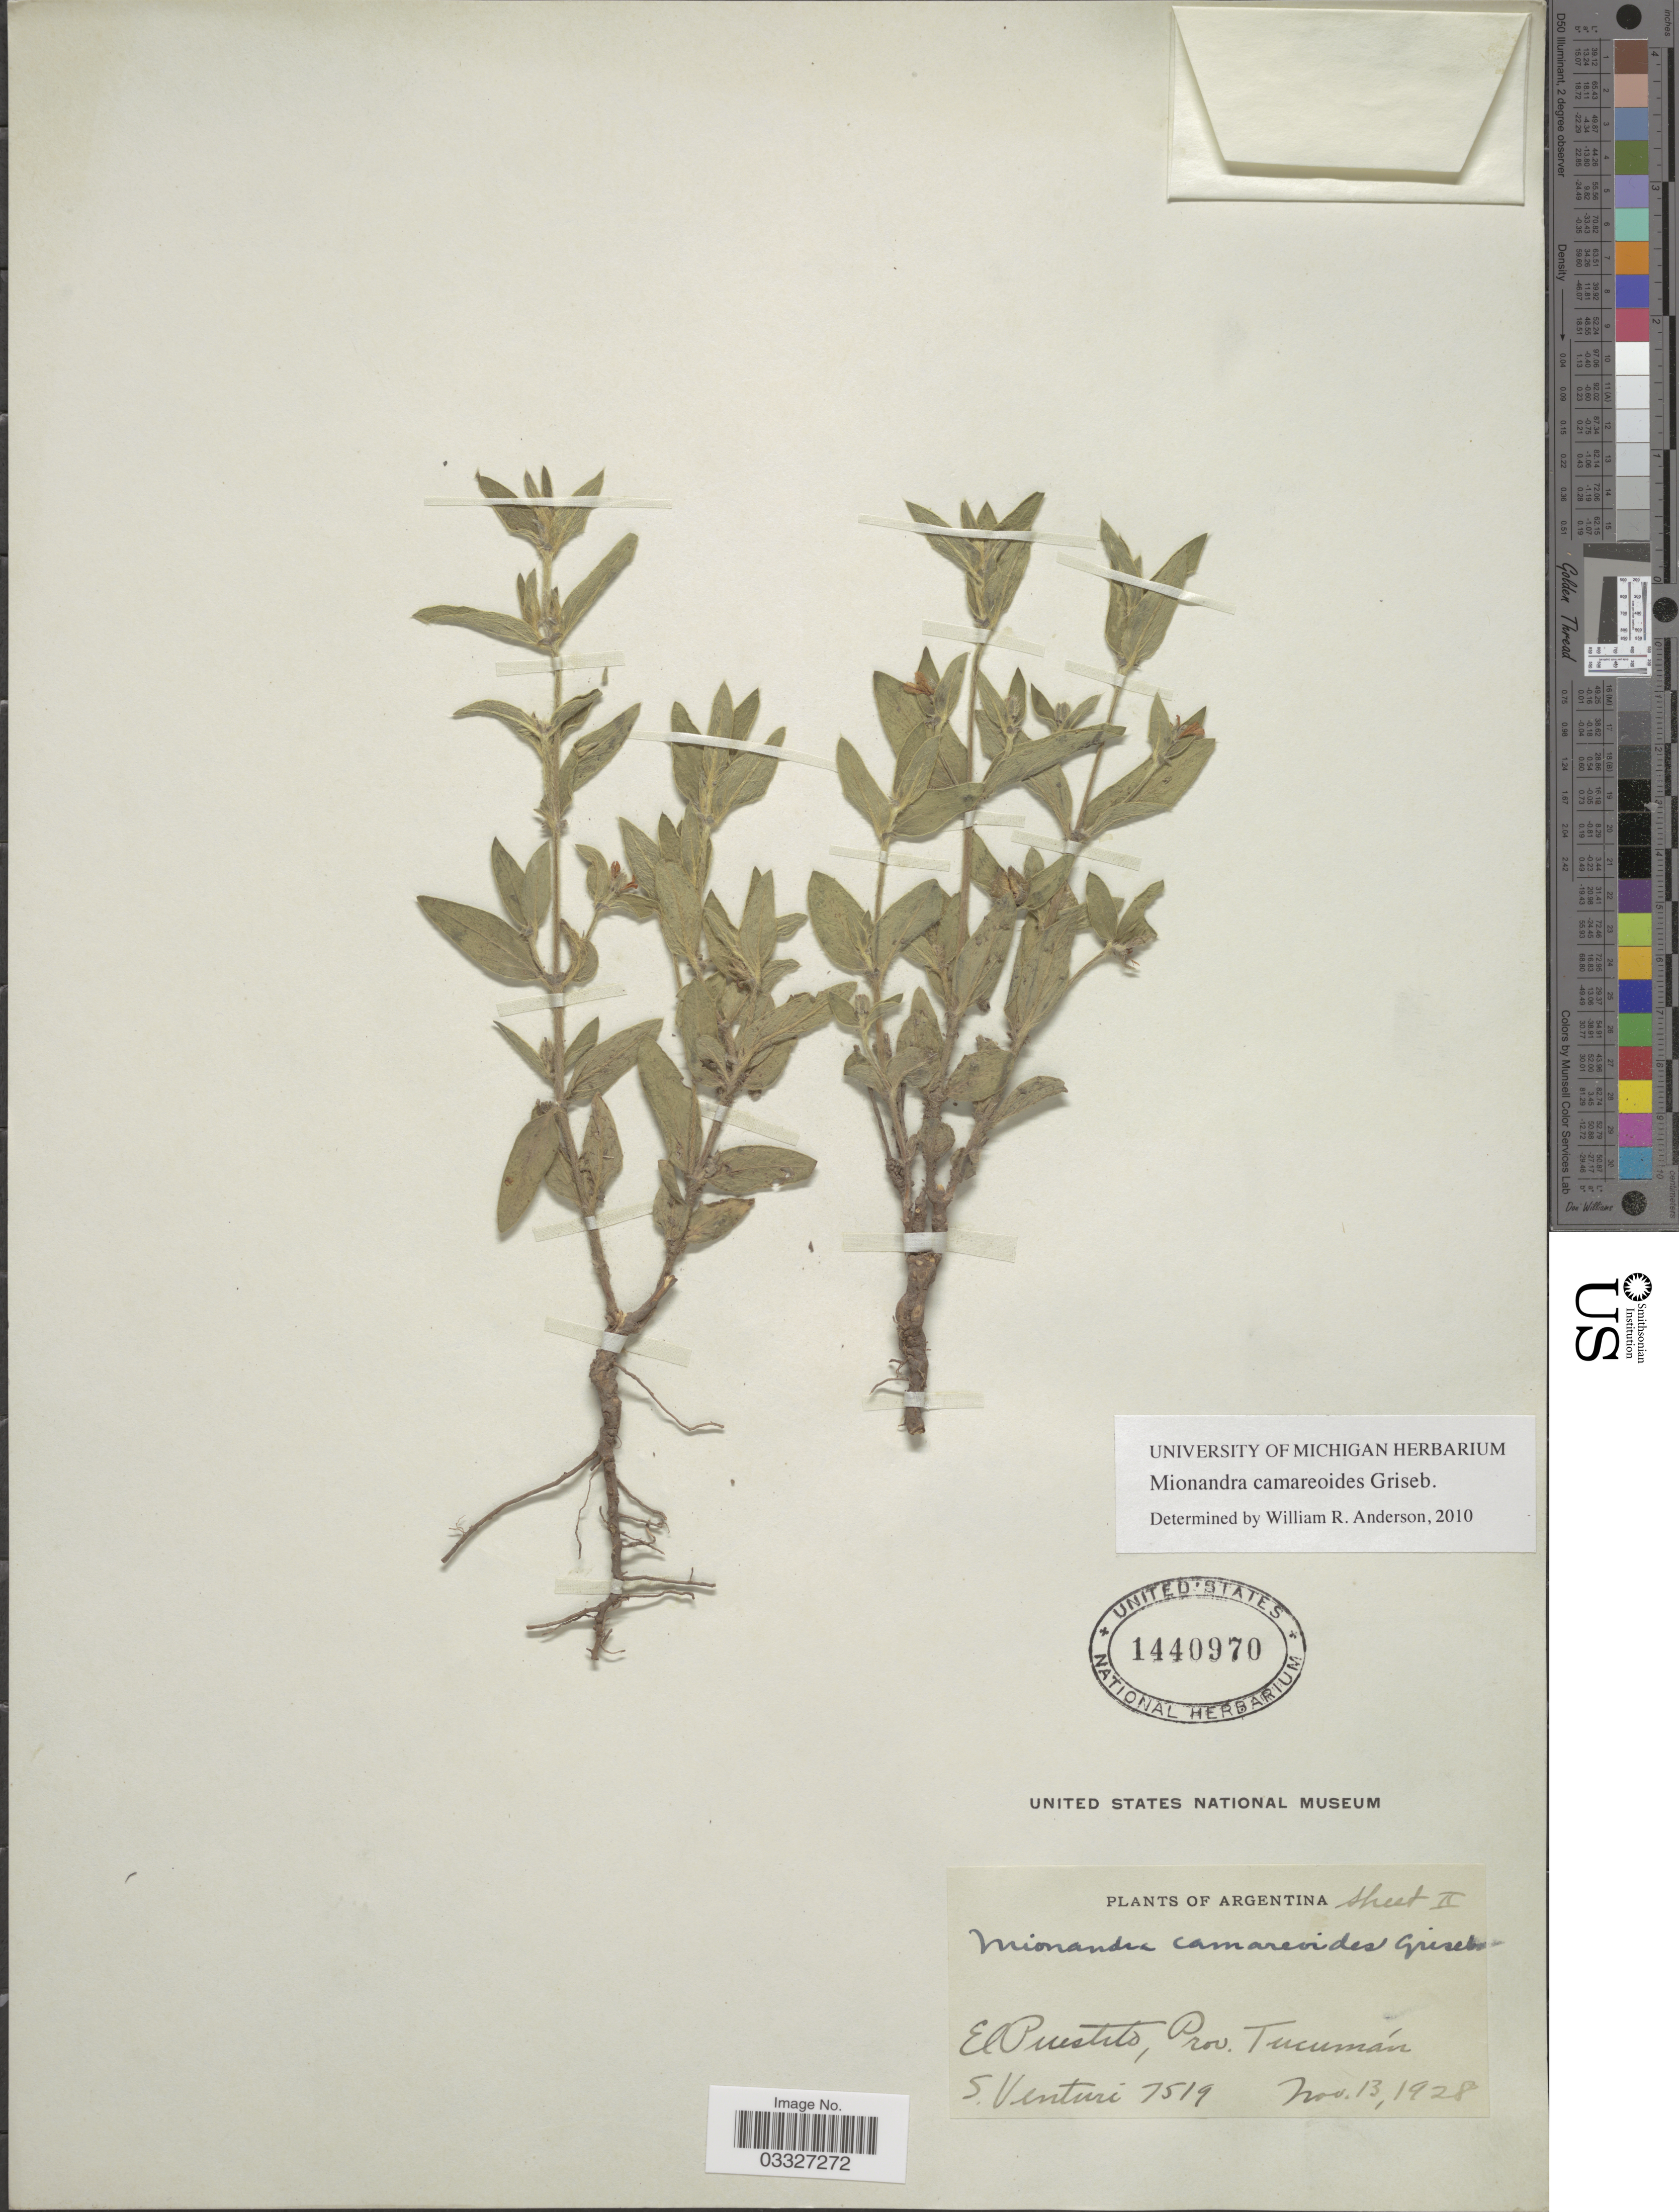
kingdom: Plantae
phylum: Tracheophyta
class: Magnoliopsida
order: Malpighiales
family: Malpighiaceae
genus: Mionandra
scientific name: Mionandra camareoides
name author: Griseb.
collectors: S. Venturi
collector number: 7519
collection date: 1928-11-13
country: Argentina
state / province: Tucuman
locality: El Puestito.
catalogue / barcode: US 1440970